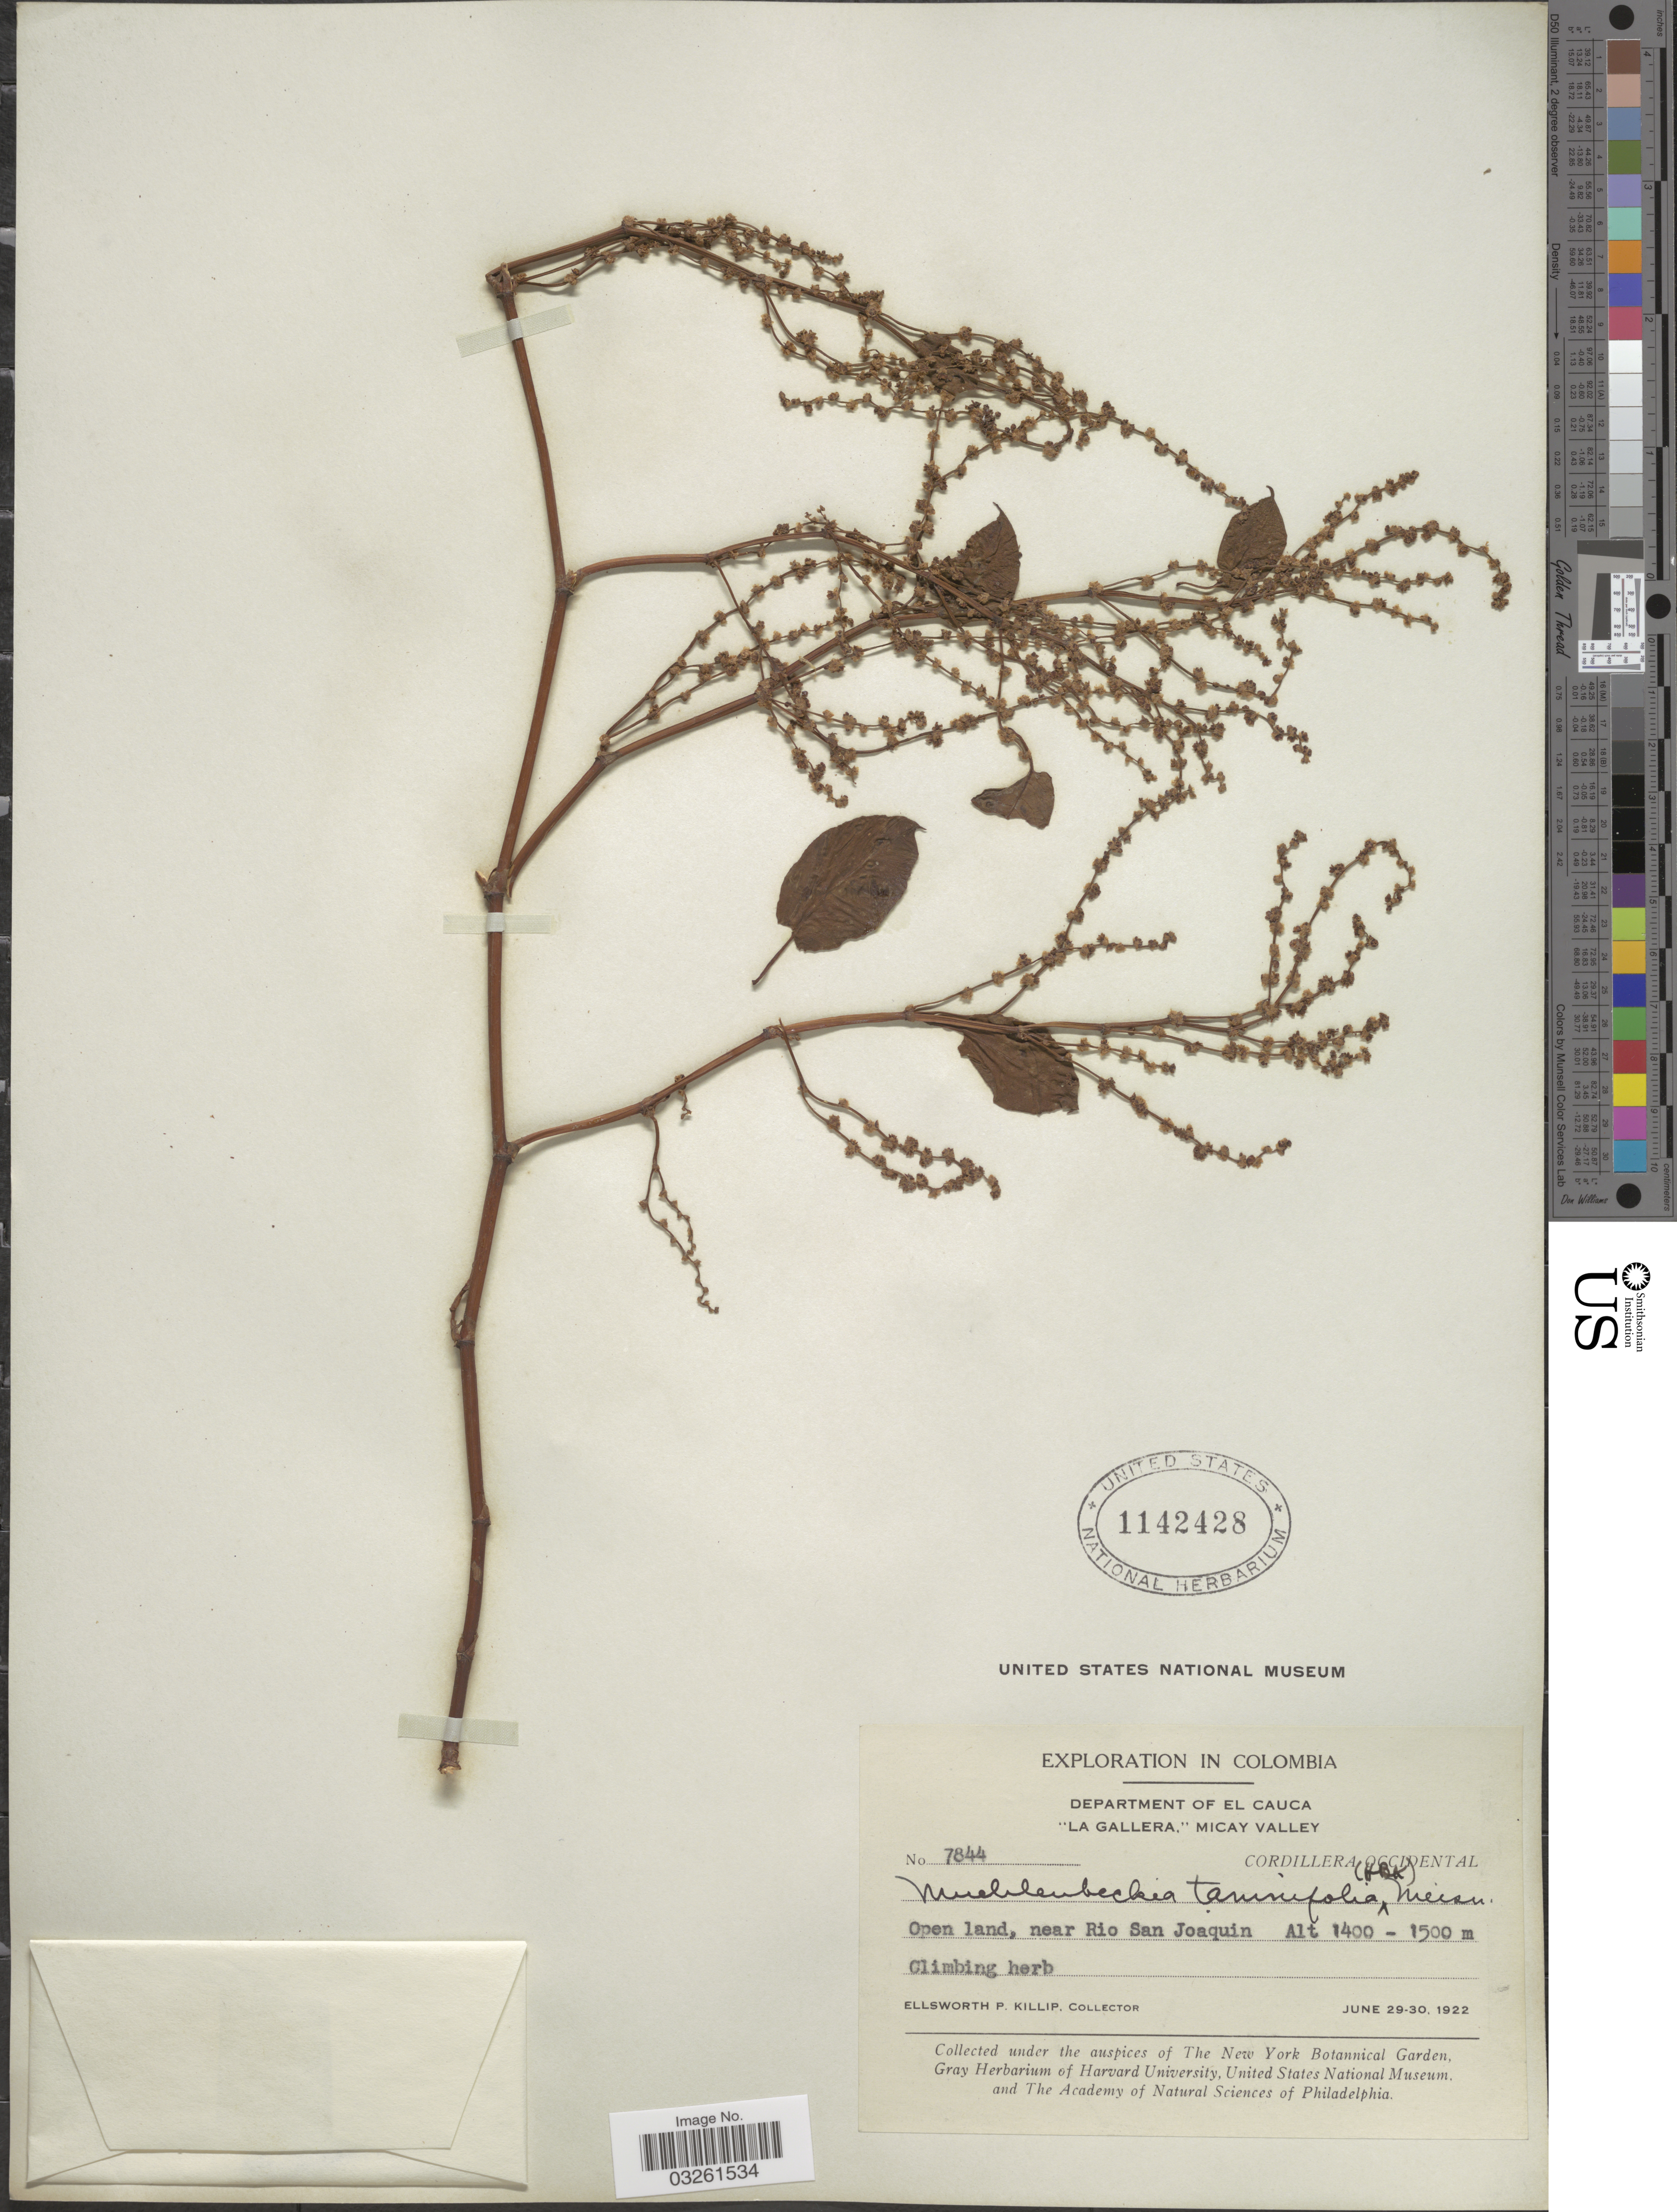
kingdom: Plantae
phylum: Tracheophyta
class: Magnoliopsida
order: Caryophyllales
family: Polygonaceae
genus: Muehlenbeckia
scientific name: Muehlenbeckia tamnifolia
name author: (Kunth) Meisn.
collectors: E. P. Killip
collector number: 7844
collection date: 1922-06-29/1922-06-30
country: Colombia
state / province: Cauca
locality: Department of El Cauca, "La Gallera," Micay Valley, Cordillera Occidental, Open land, near Rio San Joaquin.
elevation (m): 1400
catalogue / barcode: US 1142428